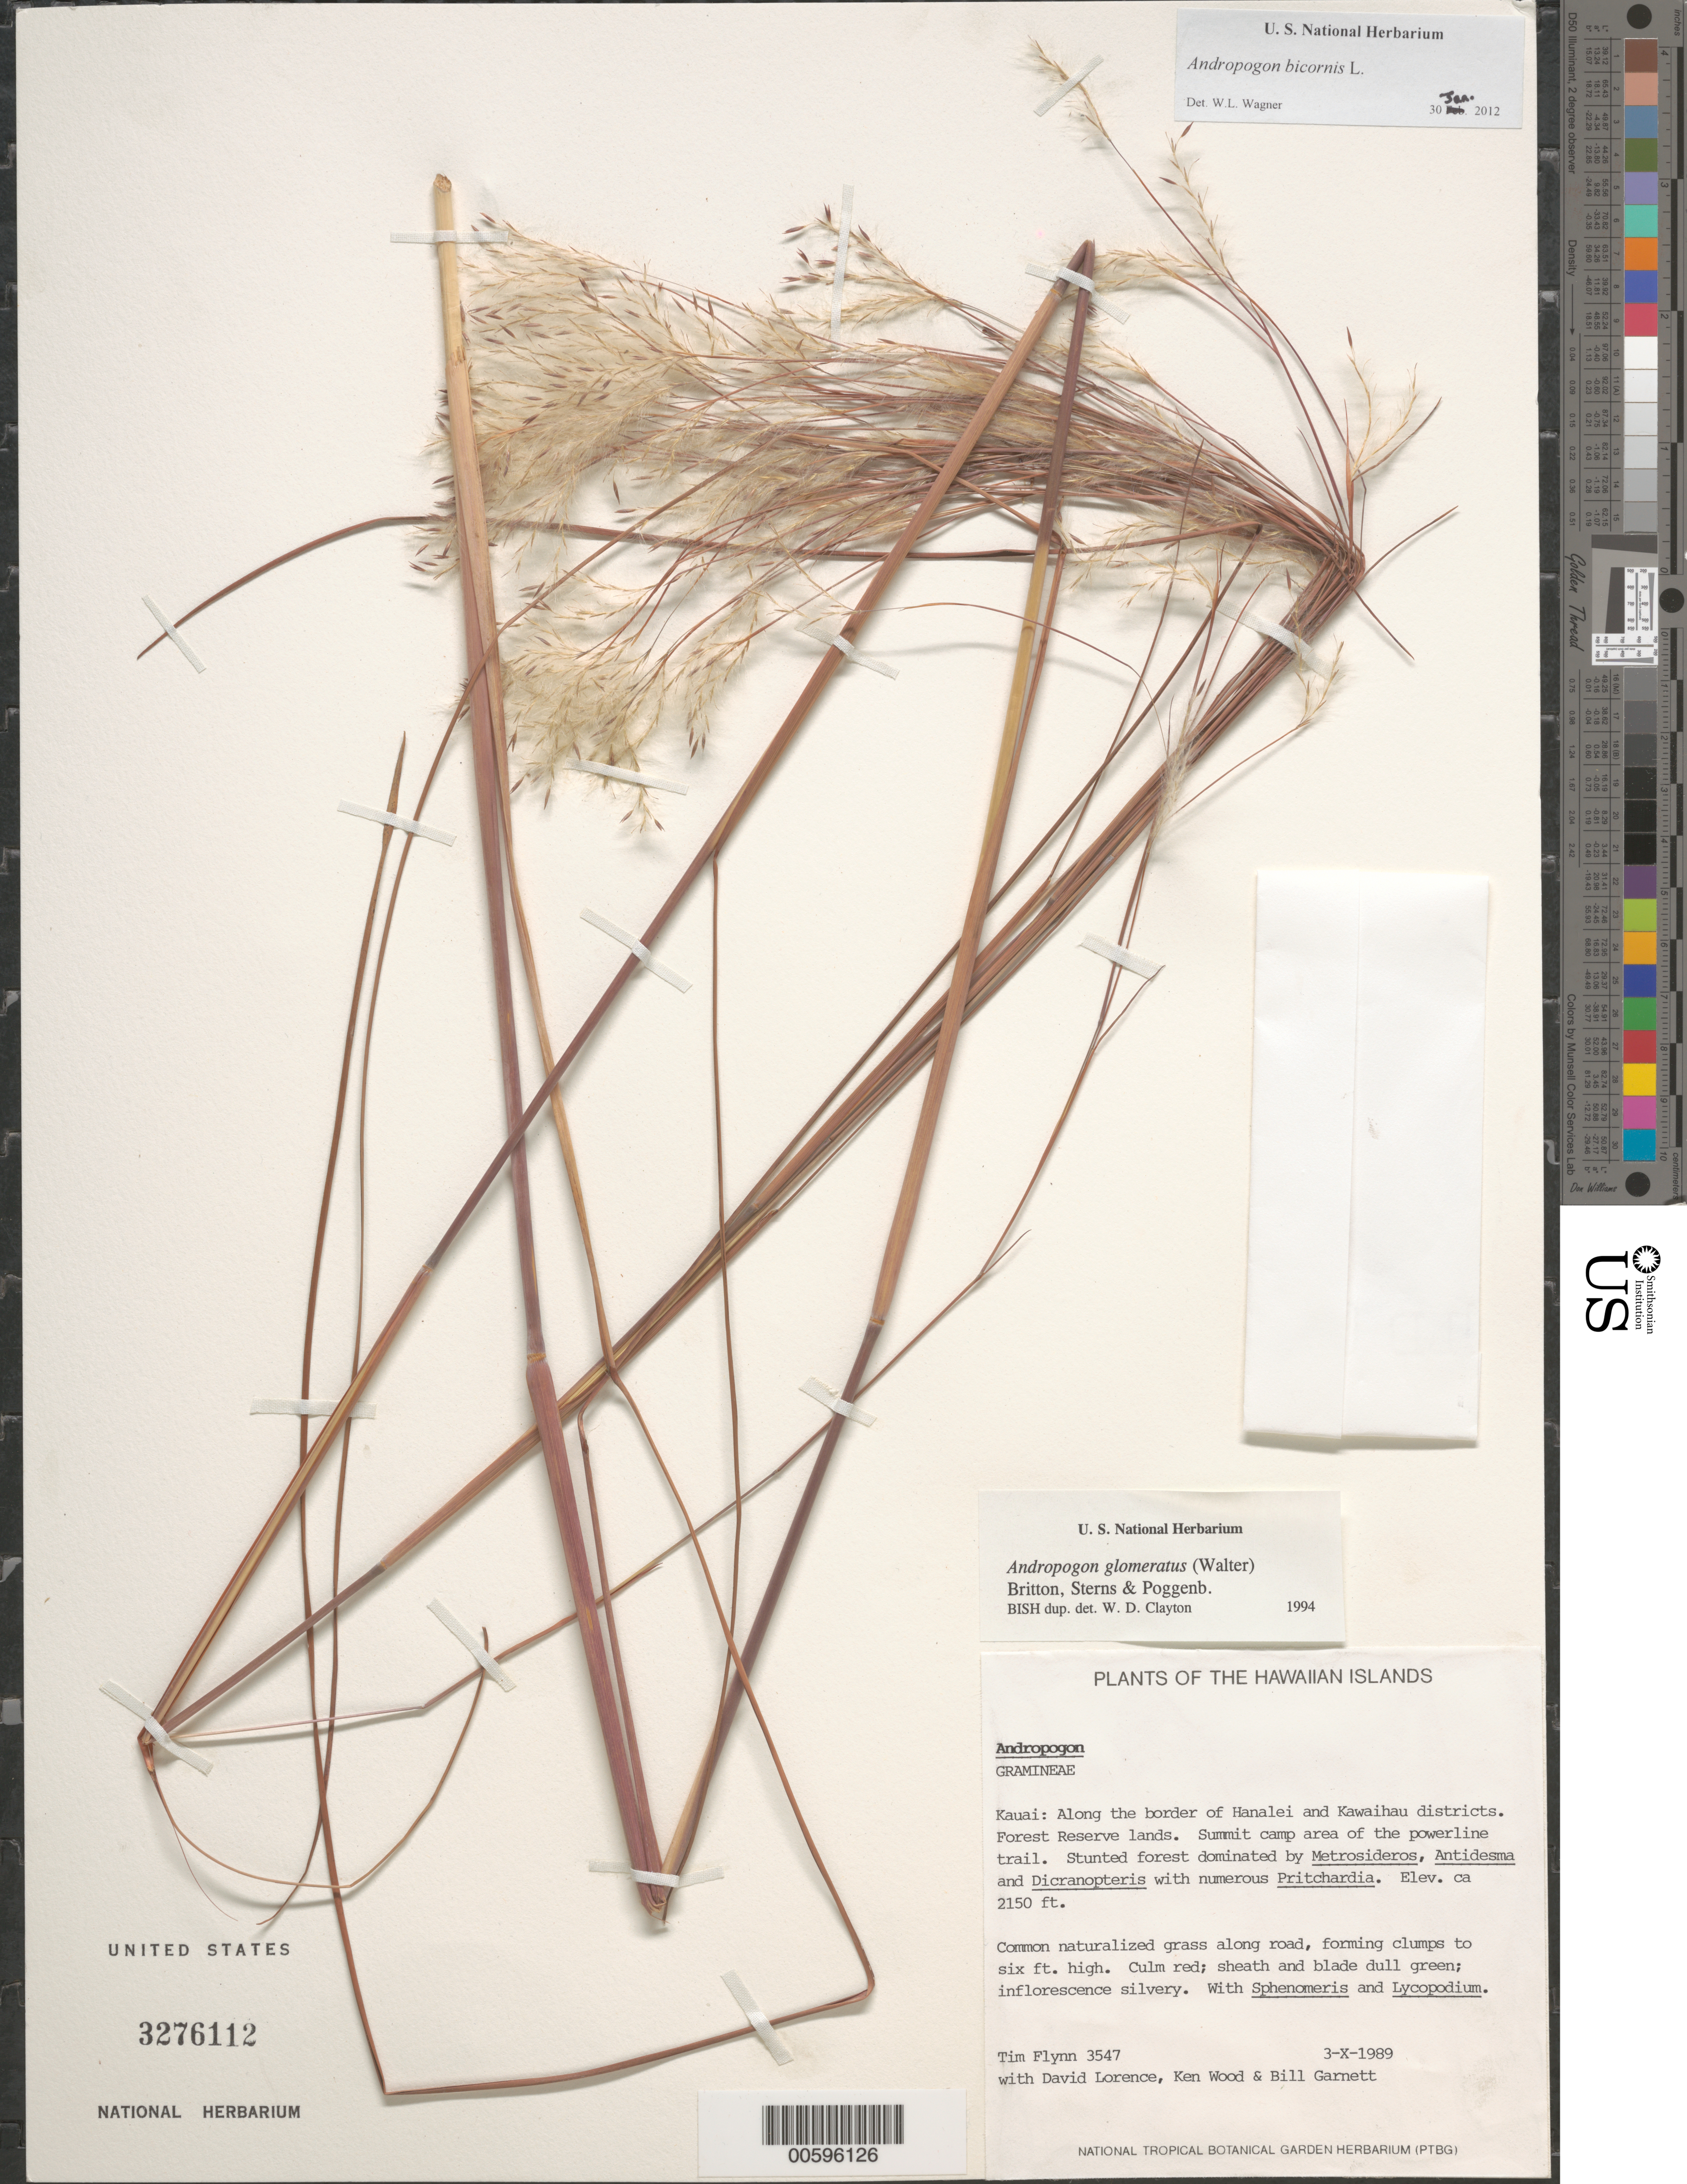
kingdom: Plantae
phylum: Tracheophyta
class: Liliopsida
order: Poales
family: Poaceae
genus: Andropogon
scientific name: Andropogon bicornis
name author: L.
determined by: Wagner, W. L., (BOT), Smithsonian Institution - National Museum of Natural History (UNITED STATES)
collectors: T. W. Flynn, D. Lorence, K. Wood & B. Garnett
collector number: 3547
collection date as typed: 3 Oct 1989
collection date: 1989-10-03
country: United States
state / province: Hawaii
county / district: Kauai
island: Kaua'i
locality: Along the border of Hanalei and Kawaihau dist. For Res lands. Summit camp area of the pwerline trail.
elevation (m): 655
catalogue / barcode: US 3276112